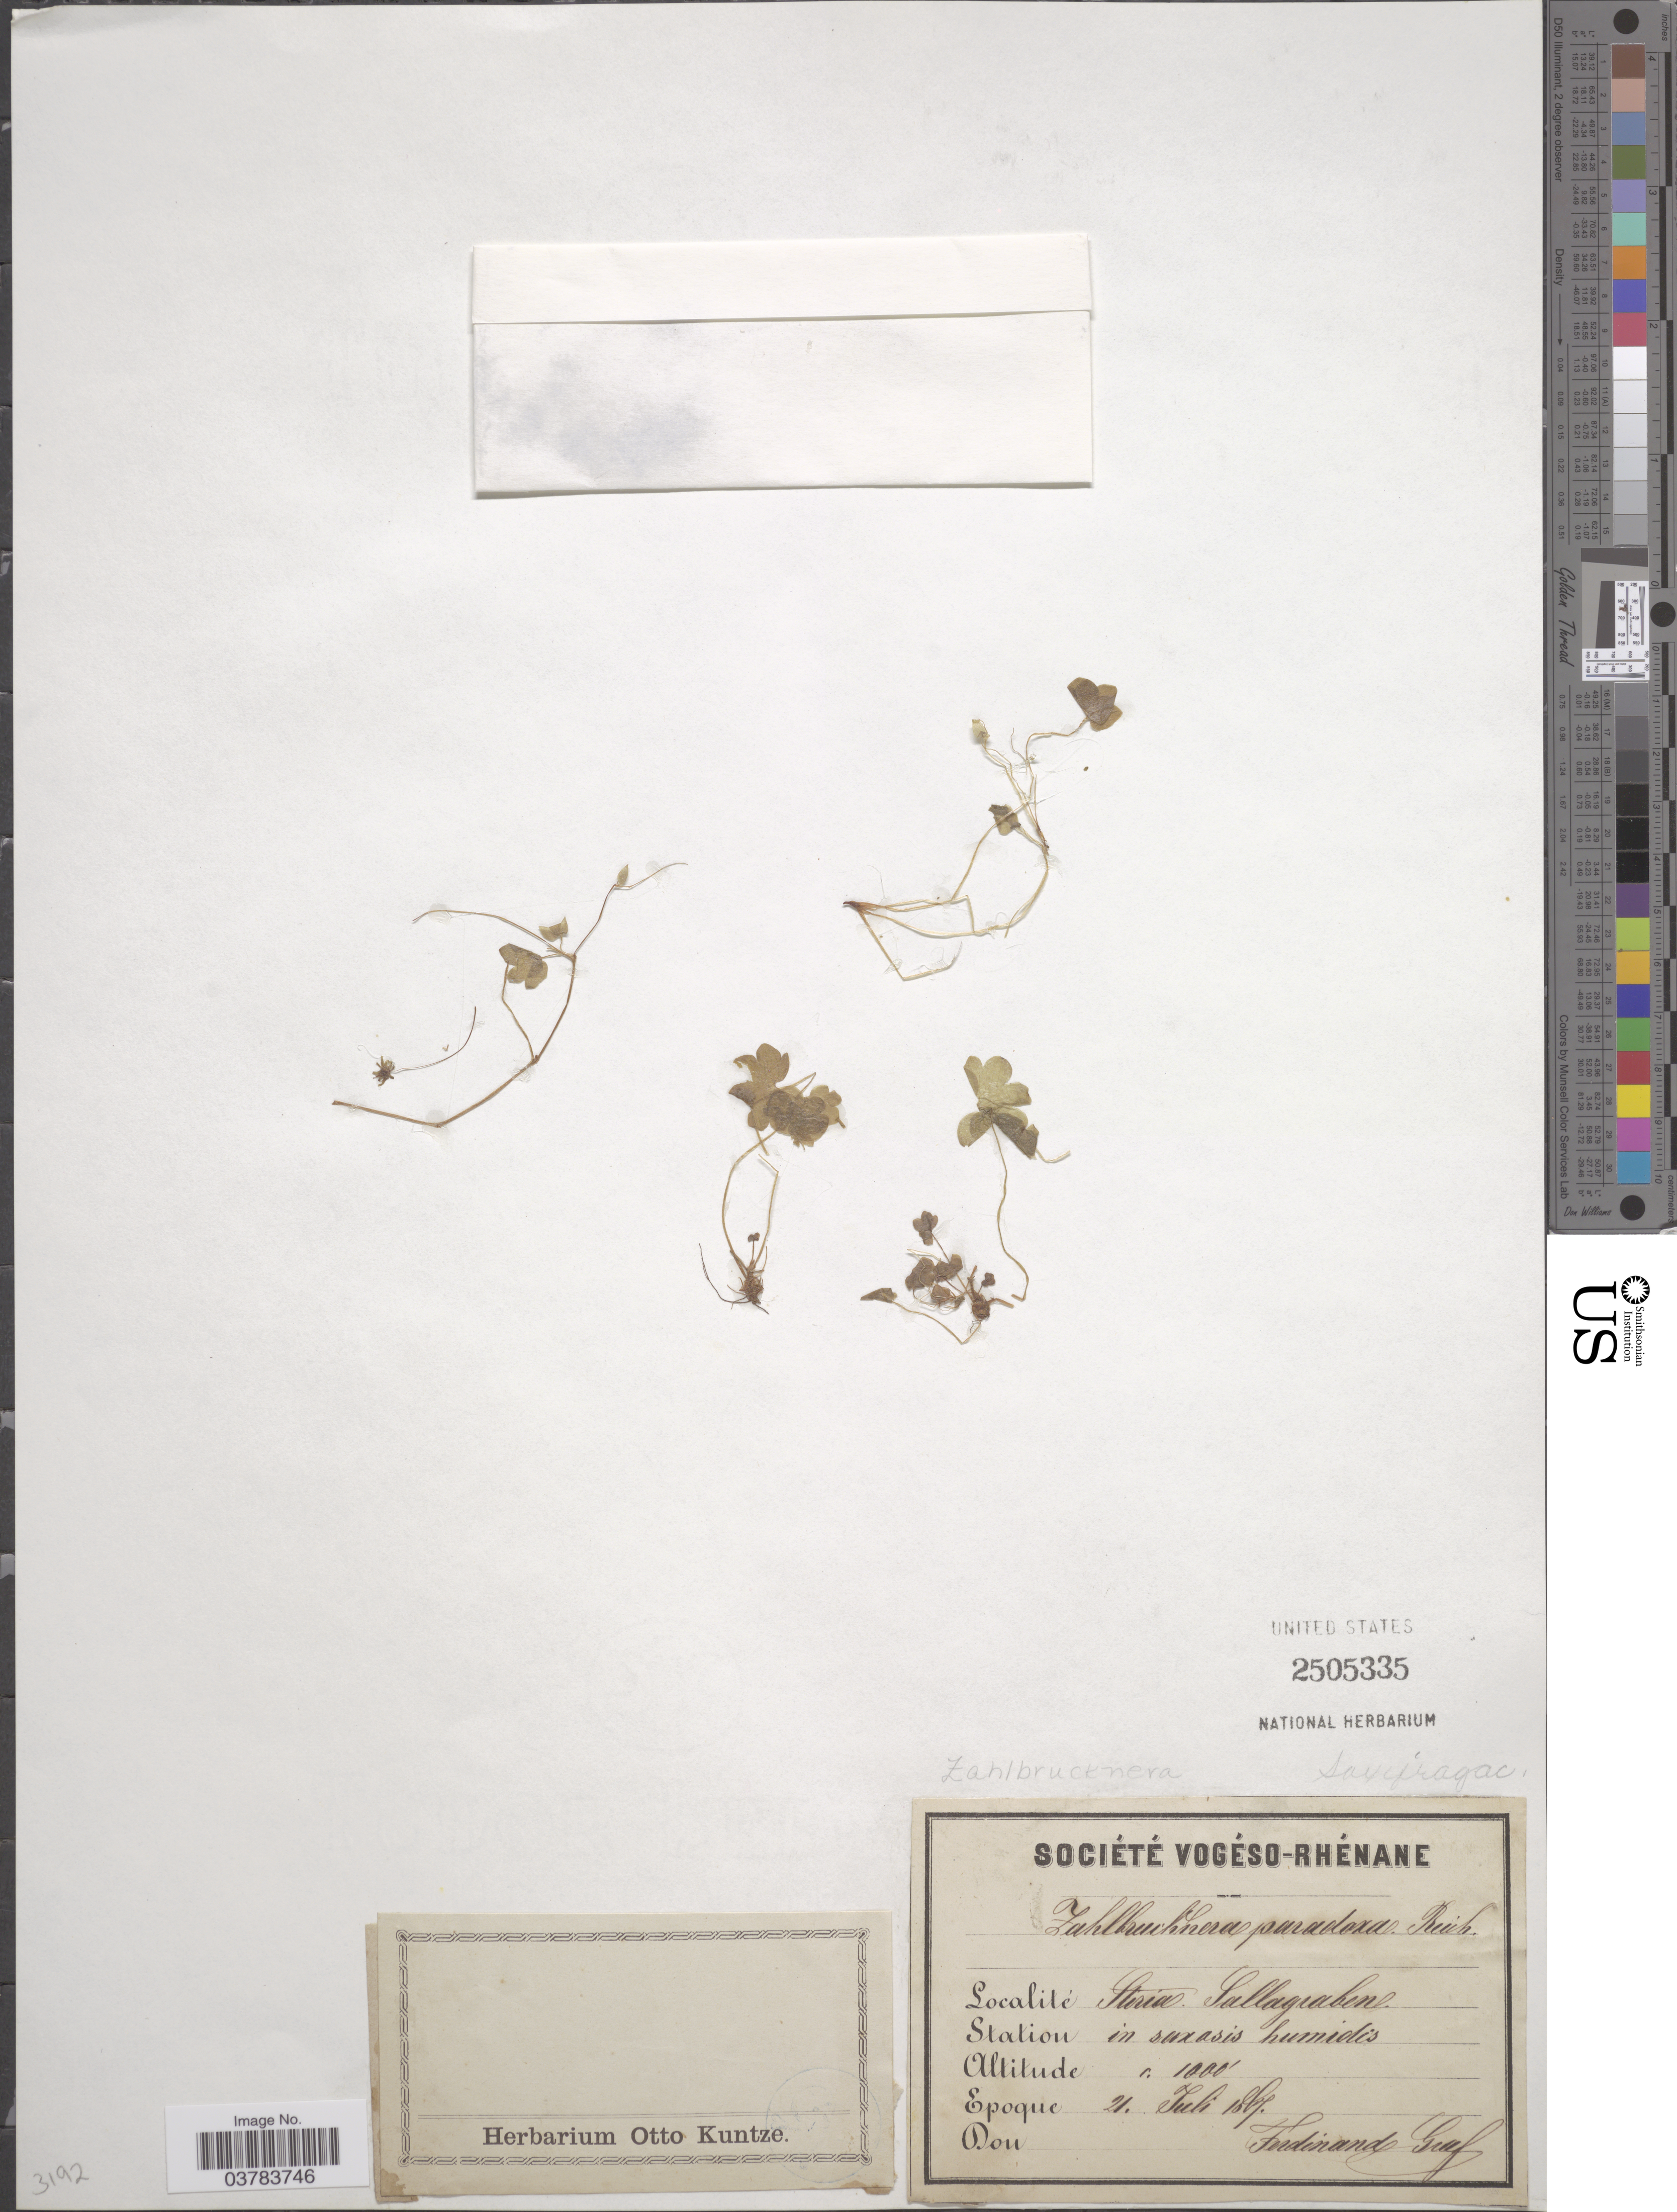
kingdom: Plantae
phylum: Tracheophyta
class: Magnoliopsida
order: Saxifragales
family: Saxifragaceae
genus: Saxifraga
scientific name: Saxifraga paradoxa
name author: Sternb.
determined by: Strong, Mark T., (BOT), Smithsonian Institution - National Museum of Natural History (UNITED STATES)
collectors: F. Graf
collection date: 1867-07-21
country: Austria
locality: Sociéte Vogéso-Rhénane. Stiria Sallagraben.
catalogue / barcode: US 2505335